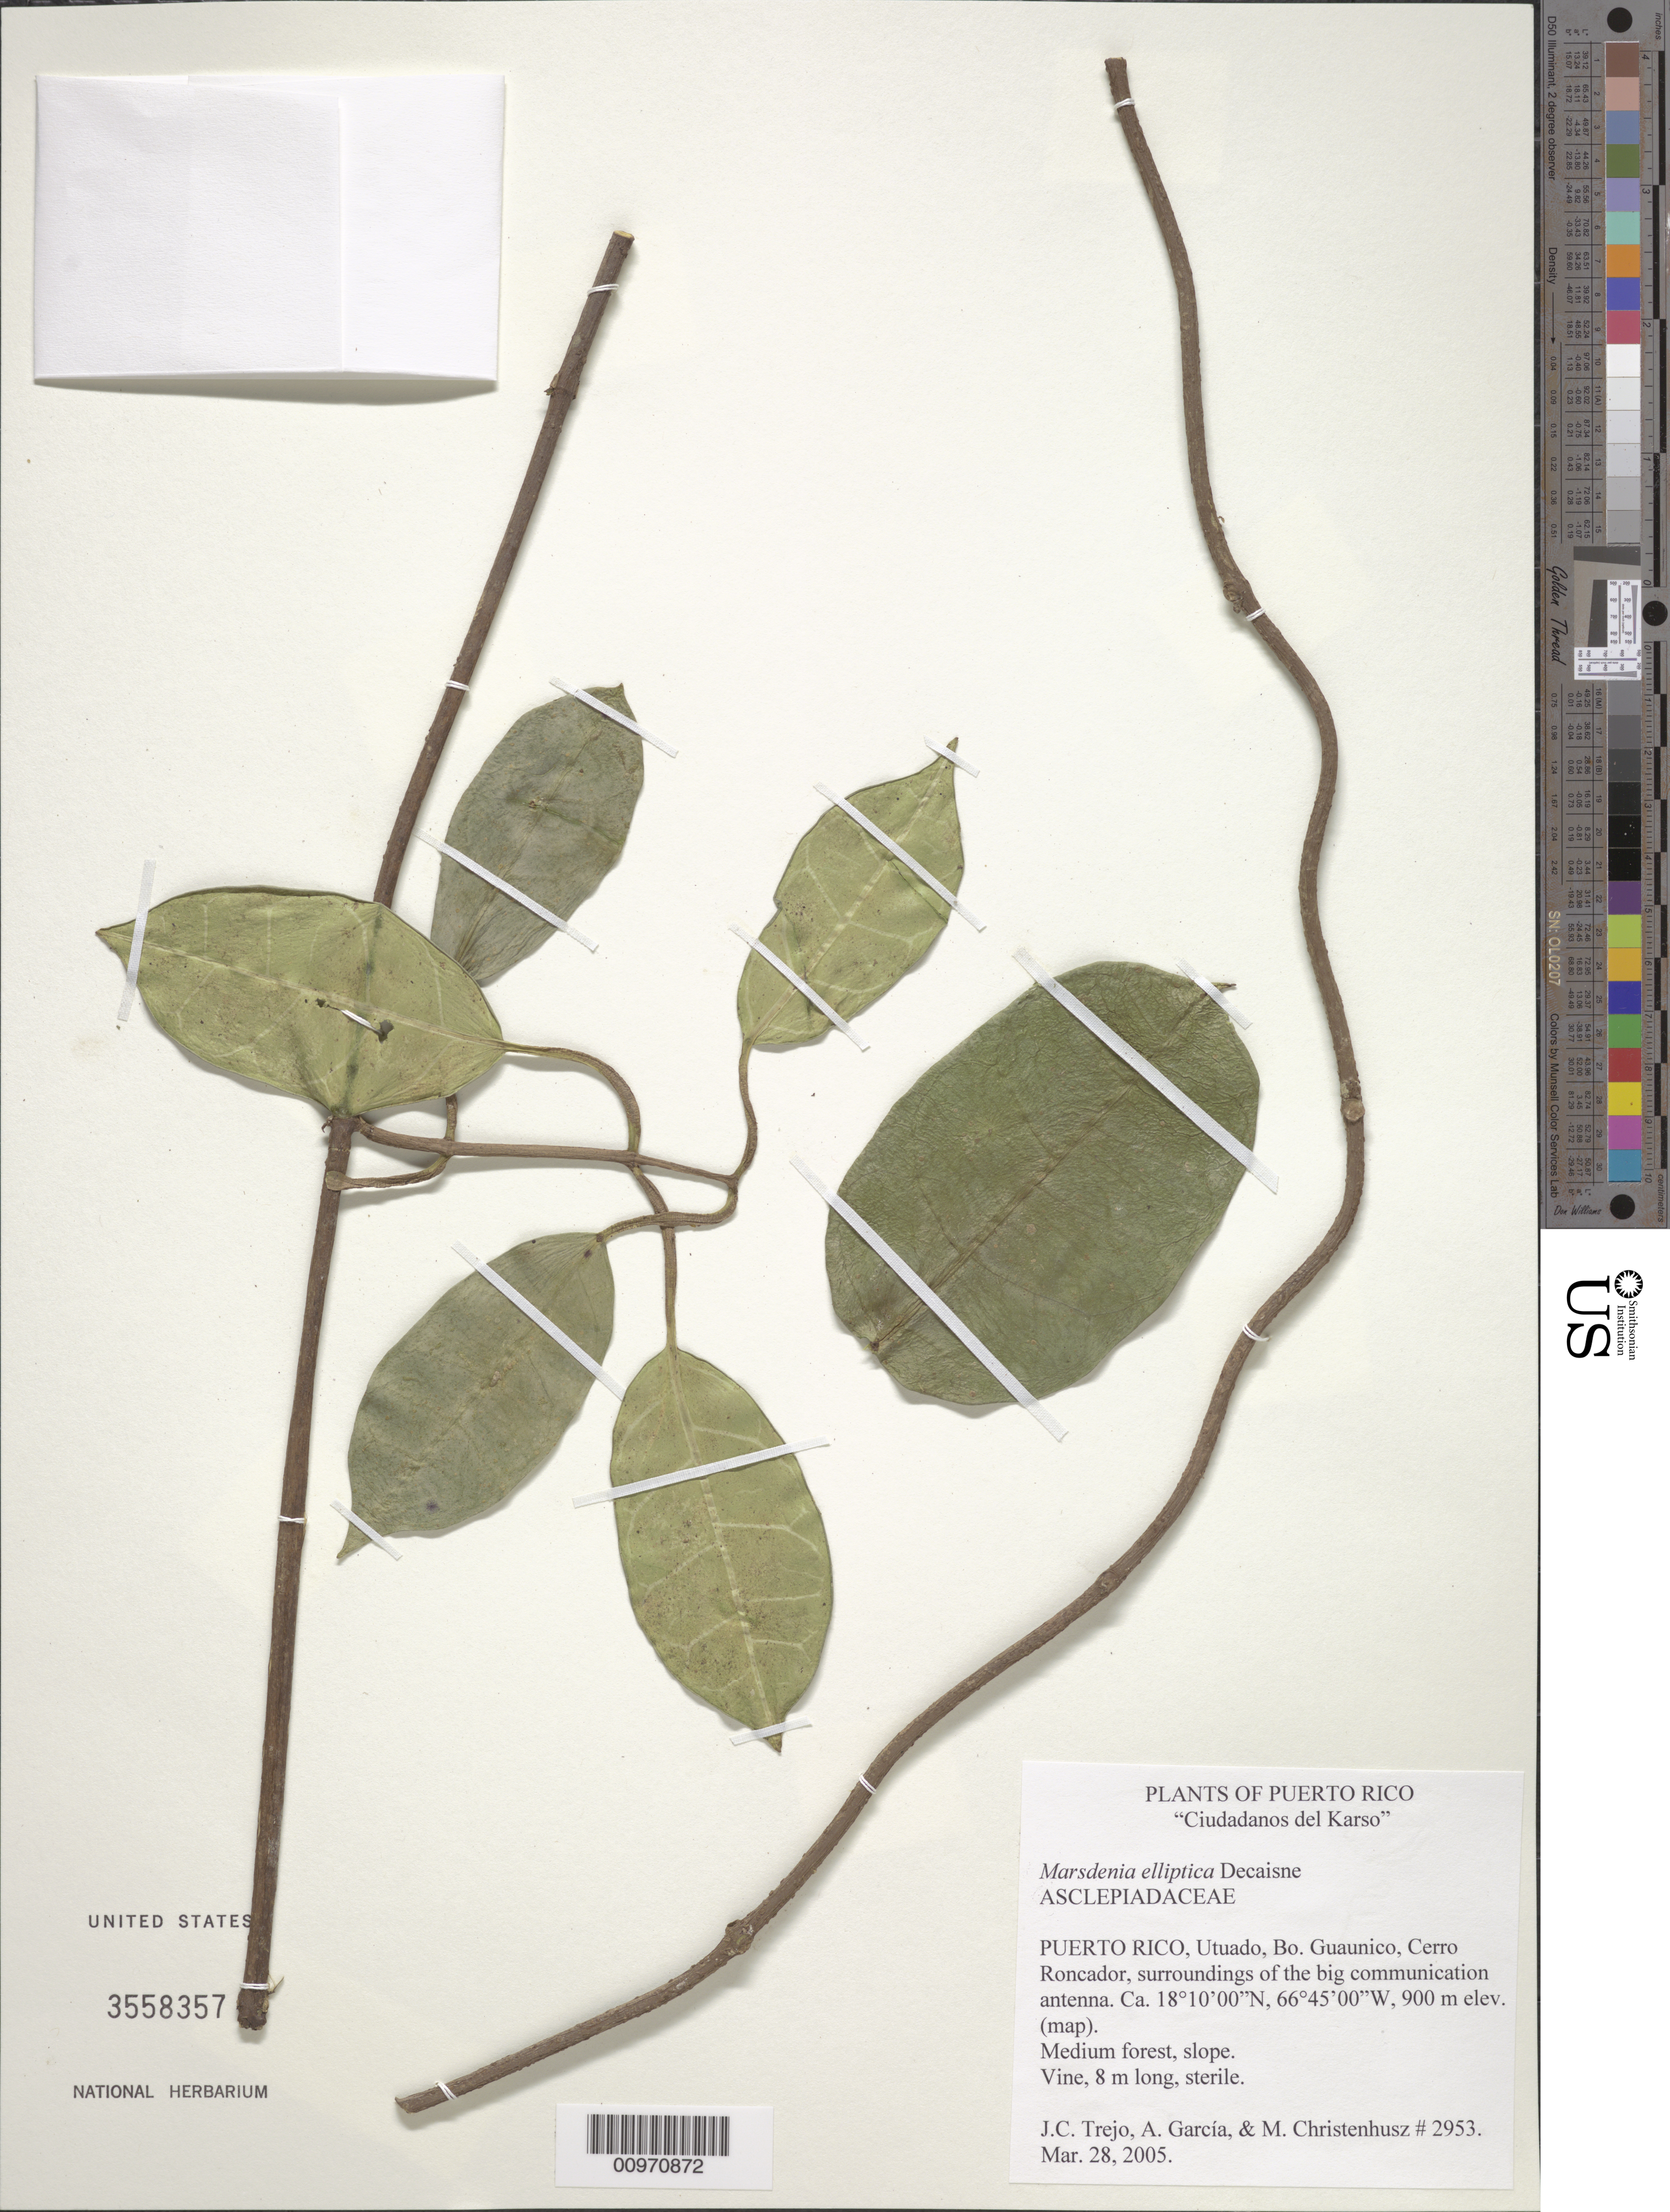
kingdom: Plantae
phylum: Tracheophyta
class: Magnoliopsida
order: Gentianales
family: Apocynaceae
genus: Marsdenia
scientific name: Marsdenia elliptica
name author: Decne.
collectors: J. C. Trejo-Torres, A. García & M. J. Christenhusz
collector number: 2953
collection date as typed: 28 Mar 2005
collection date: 2005-03-28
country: Puerto Rico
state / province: Utuado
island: Puerto Rico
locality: Utuado, Bo. Guaunico, Cerro Roncador, surroundings of the big communication antenna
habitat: Medium forest, slope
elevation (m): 900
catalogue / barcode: US 3558357